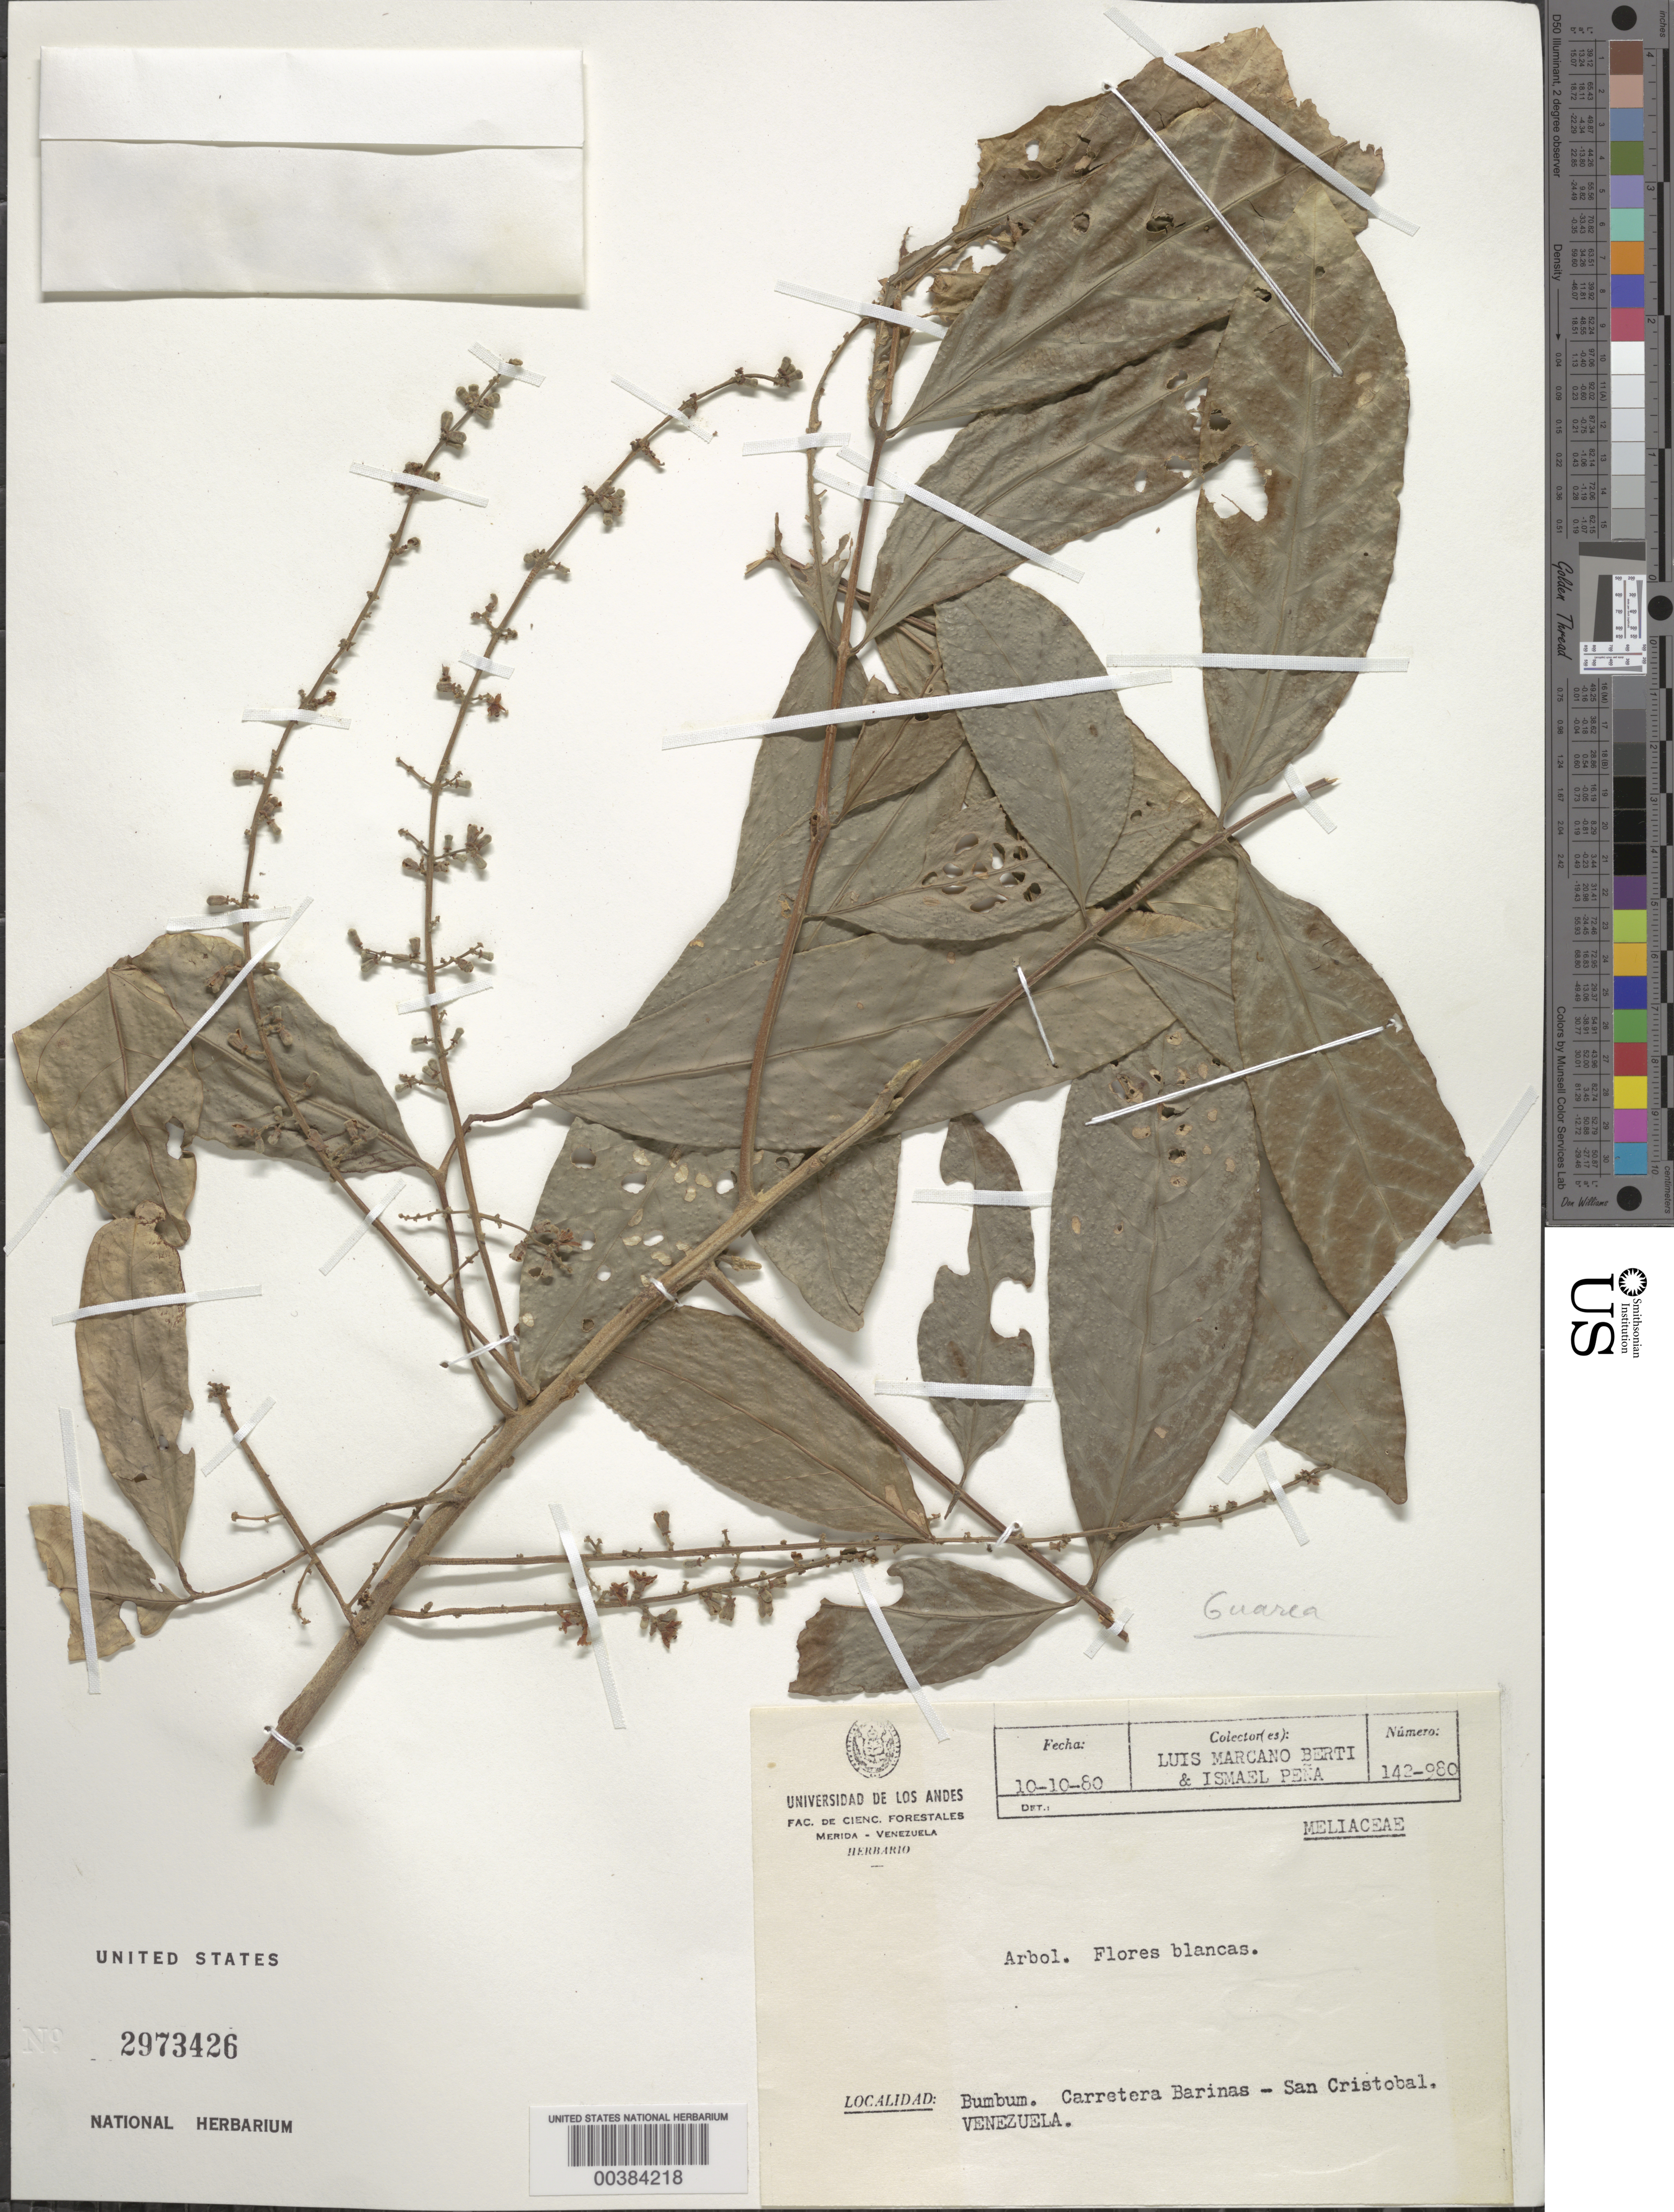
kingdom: Plantae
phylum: Tracheophyta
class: Magnoliopsida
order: Sapindales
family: Meliaceae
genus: Guarea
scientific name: Guarea sp.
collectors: L. Marcano-Berti & I. Pena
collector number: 142-980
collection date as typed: Transcribed d/m/y: 10/10/80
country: Venezuela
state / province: Barinas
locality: Bumbum. Carretera Barinas - San Cristobal.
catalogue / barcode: US 2973426